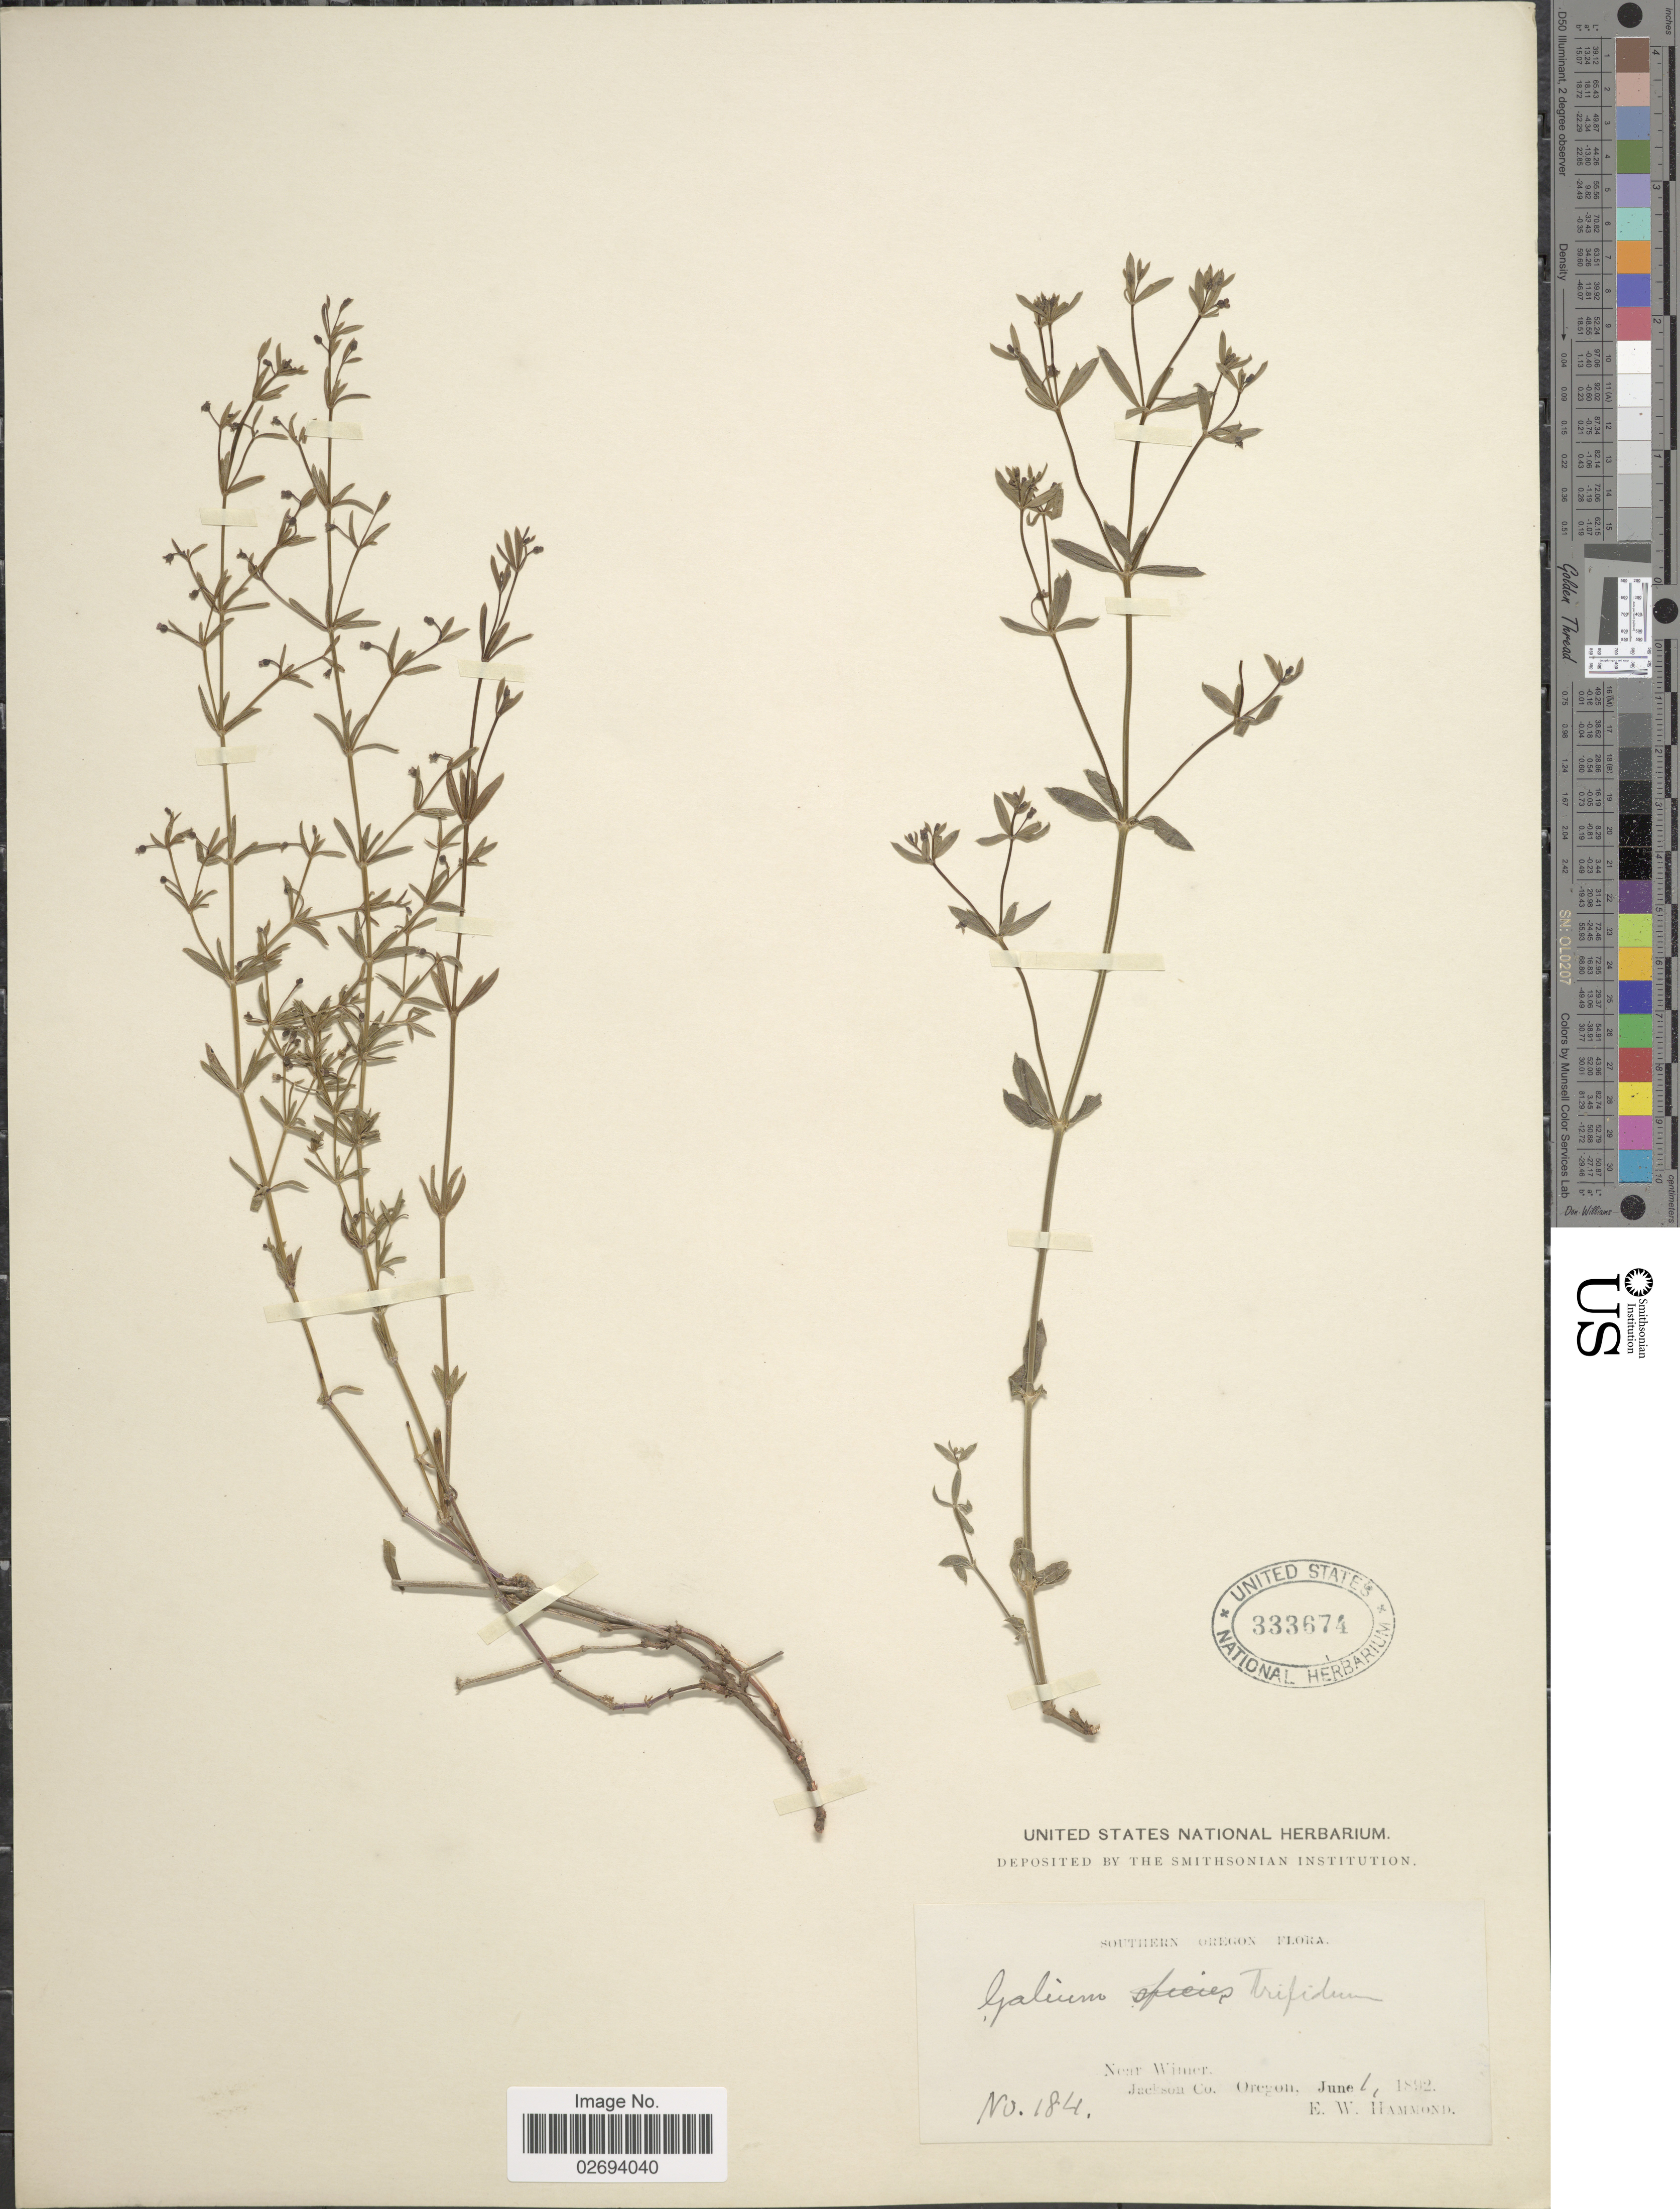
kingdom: Plantae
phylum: Tracheophyta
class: Magnoliopsida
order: Gentianales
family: Rubiaceae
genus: Galium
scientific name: Galium trifidum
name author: L.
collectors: E. Hammond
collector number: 184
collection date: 1892-06-01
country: United States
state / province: Oregon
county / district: Jackson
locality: Southern Oregon, near Wimer, Jackson Co.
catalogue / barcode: US 333674